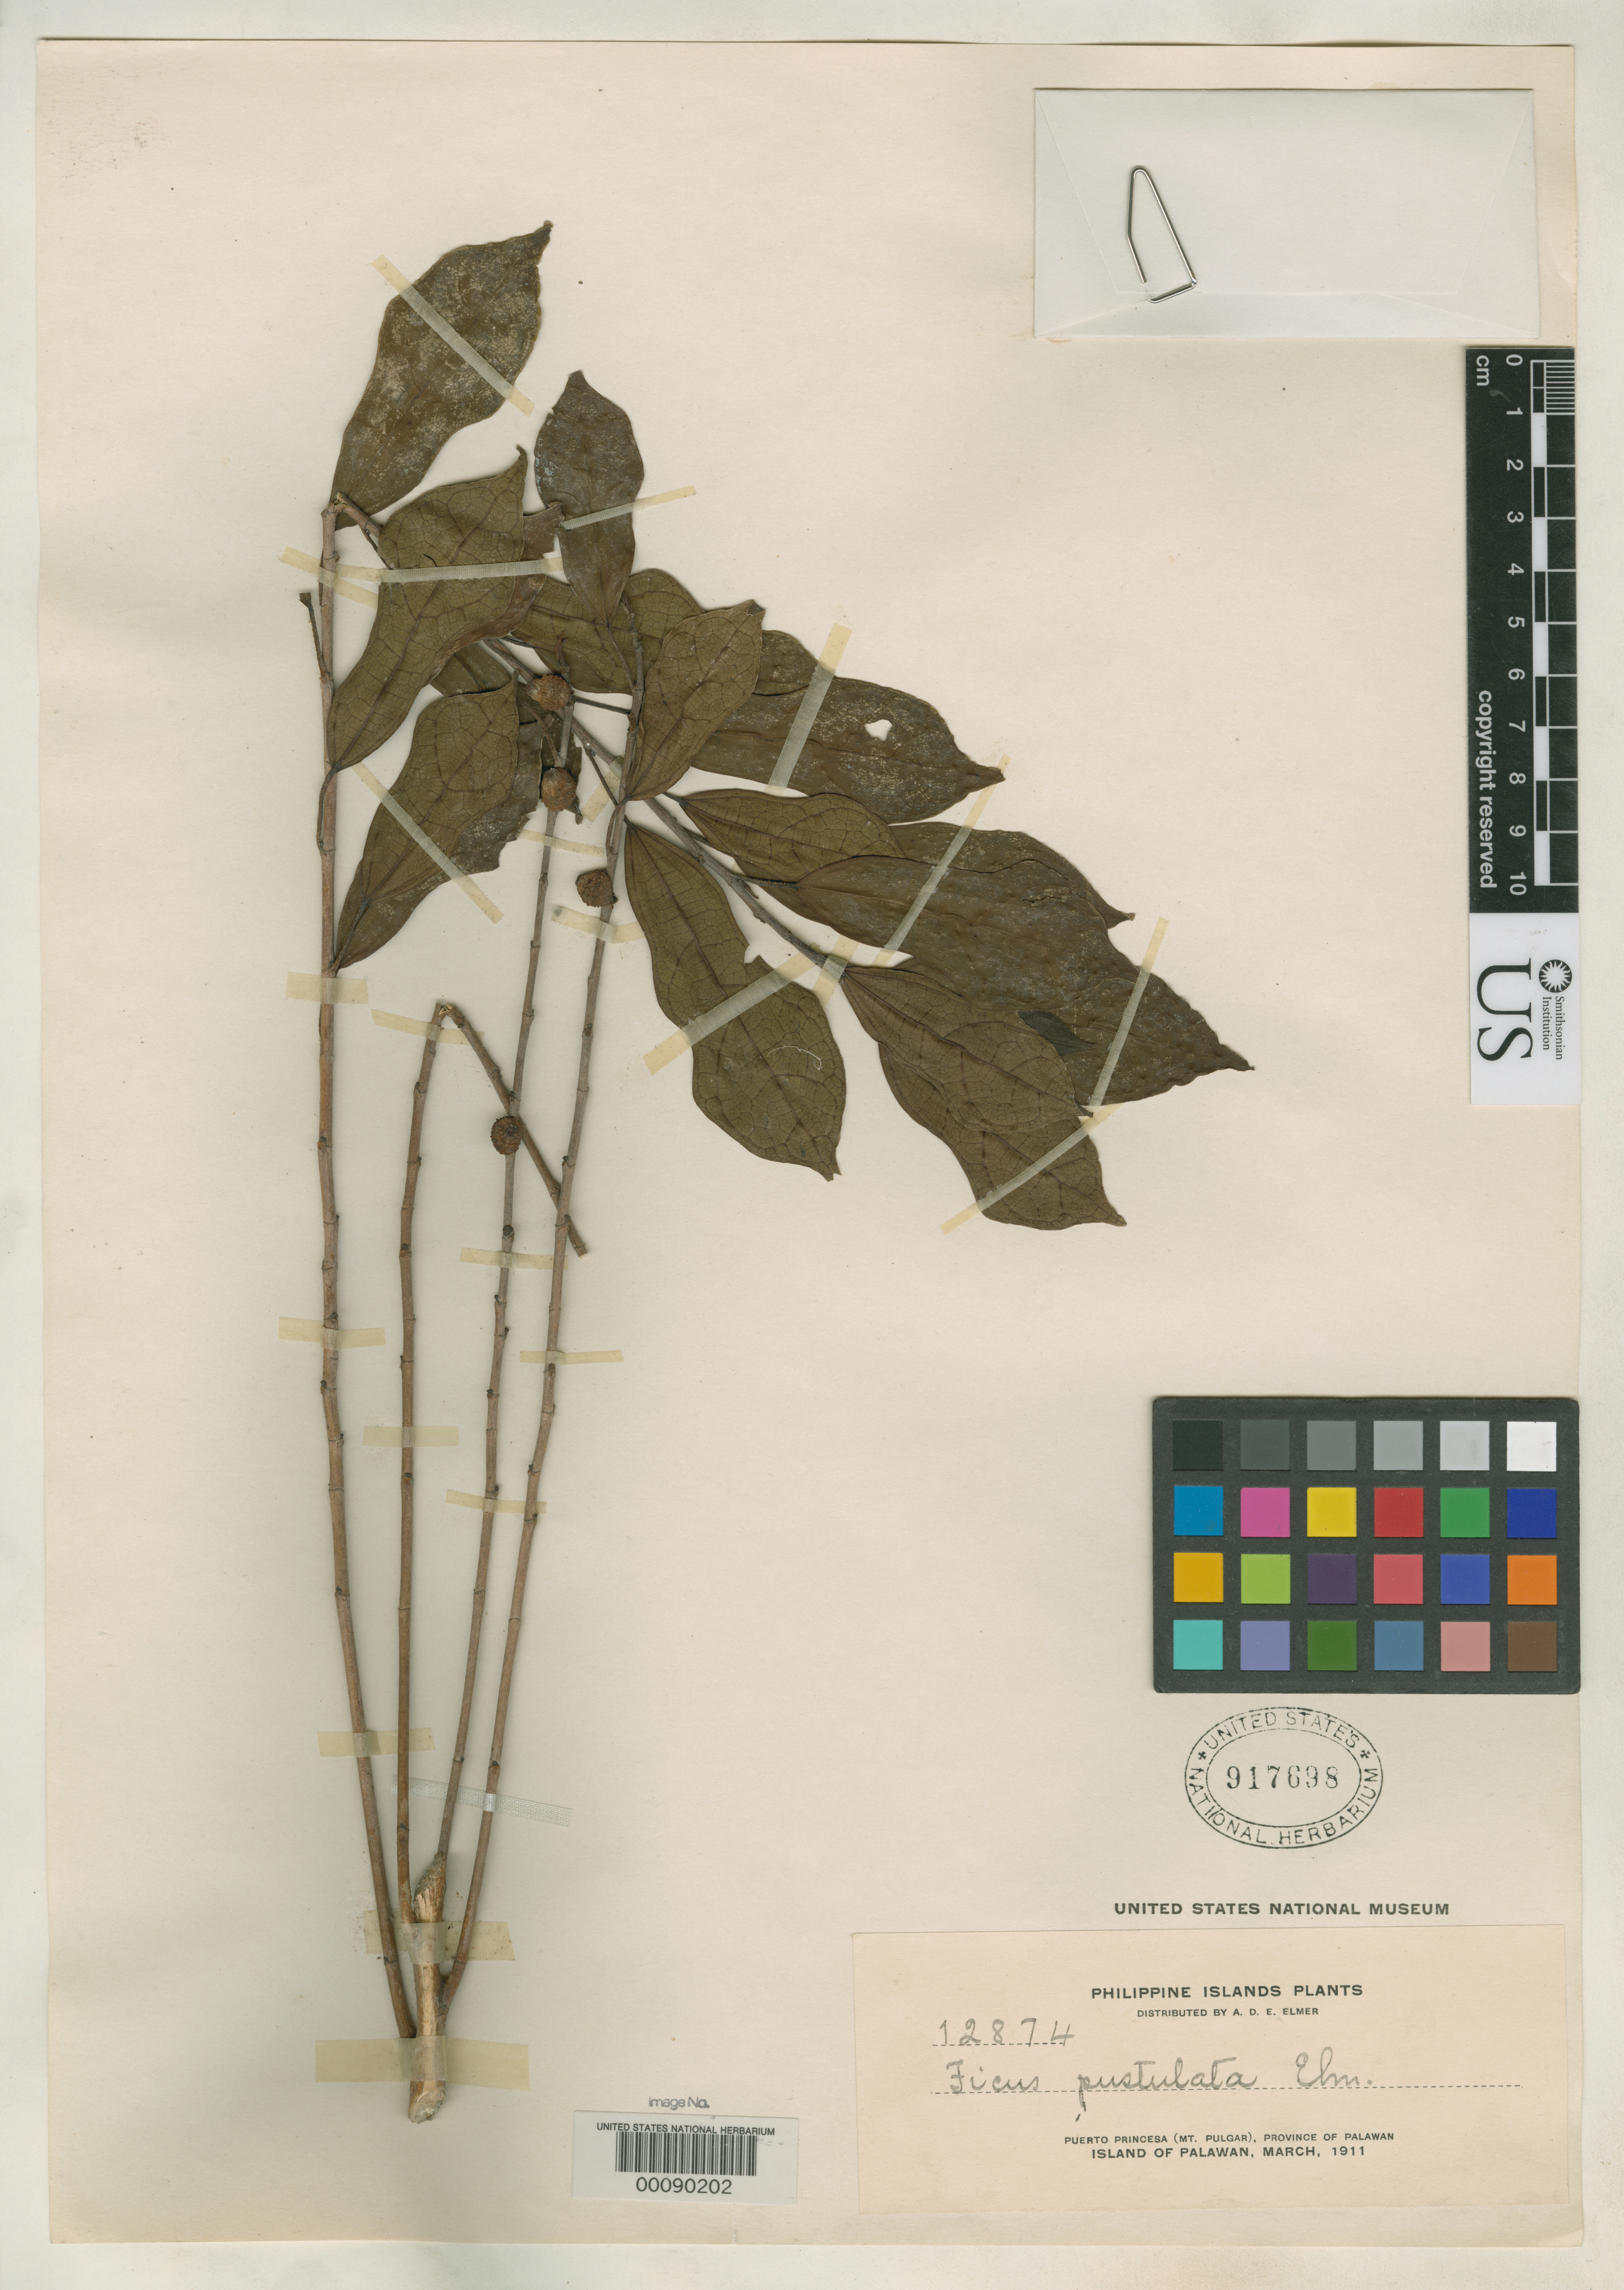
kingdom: Plantae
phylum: Tracheophyta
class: Magnoliopsida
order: Rosales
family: Moraceae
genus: Ficus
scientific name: Ficus pustulata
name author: Elmer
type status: Isotype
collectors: A. D. E. Elmer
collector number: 12874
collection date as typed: May 1911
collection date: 1911-05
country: Philippines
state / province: Mimaropa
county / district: Palawan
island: Palawan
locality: Puerto Princesa (Mt. Pulgar), province of Palawan, Island of Palawan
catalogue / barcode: US 917698